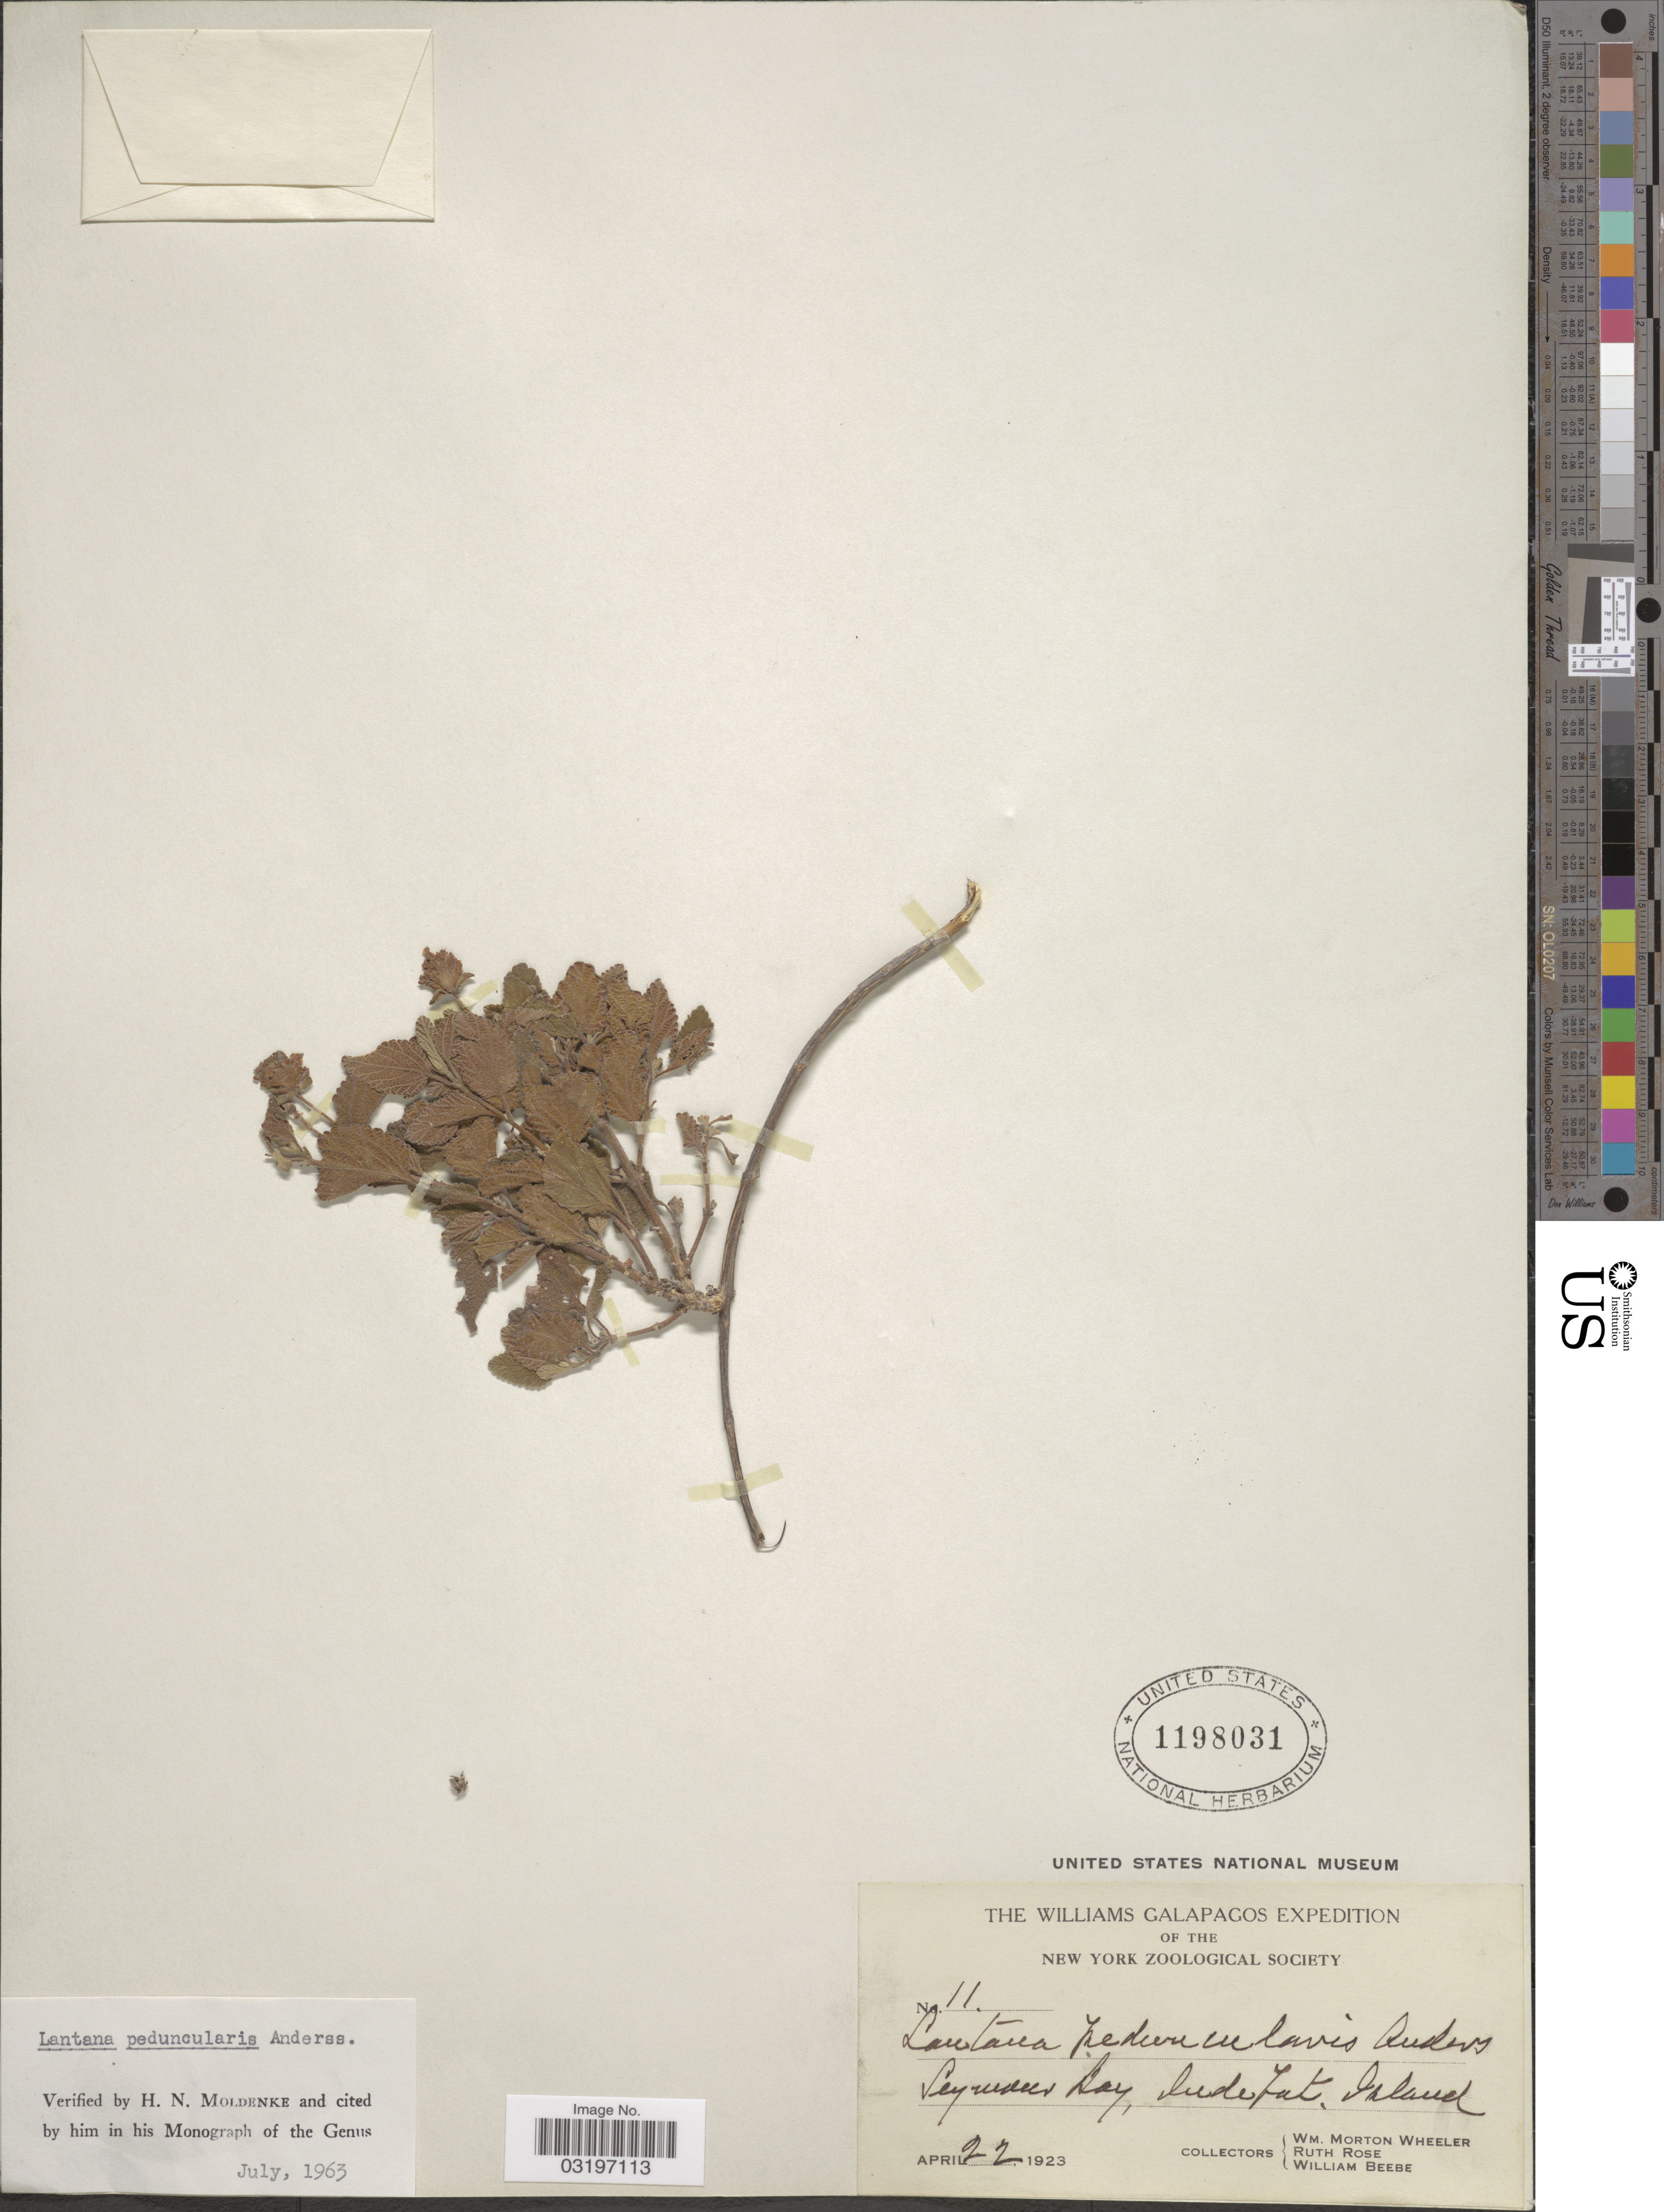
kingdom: Plantae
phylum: Tracheophyta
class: Magnoliopsida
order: Lamiales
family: Verbenaceae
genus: Lantana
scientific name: Lantana peduncularis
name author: Andersson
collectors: W. Wheeler, R. Rose & W. Beebe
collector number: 11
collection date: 1923-04-22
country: Ecuador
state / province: Colón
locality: Galapagos. Seymour Bay. Indefat. Island.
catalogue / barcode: US 1198031